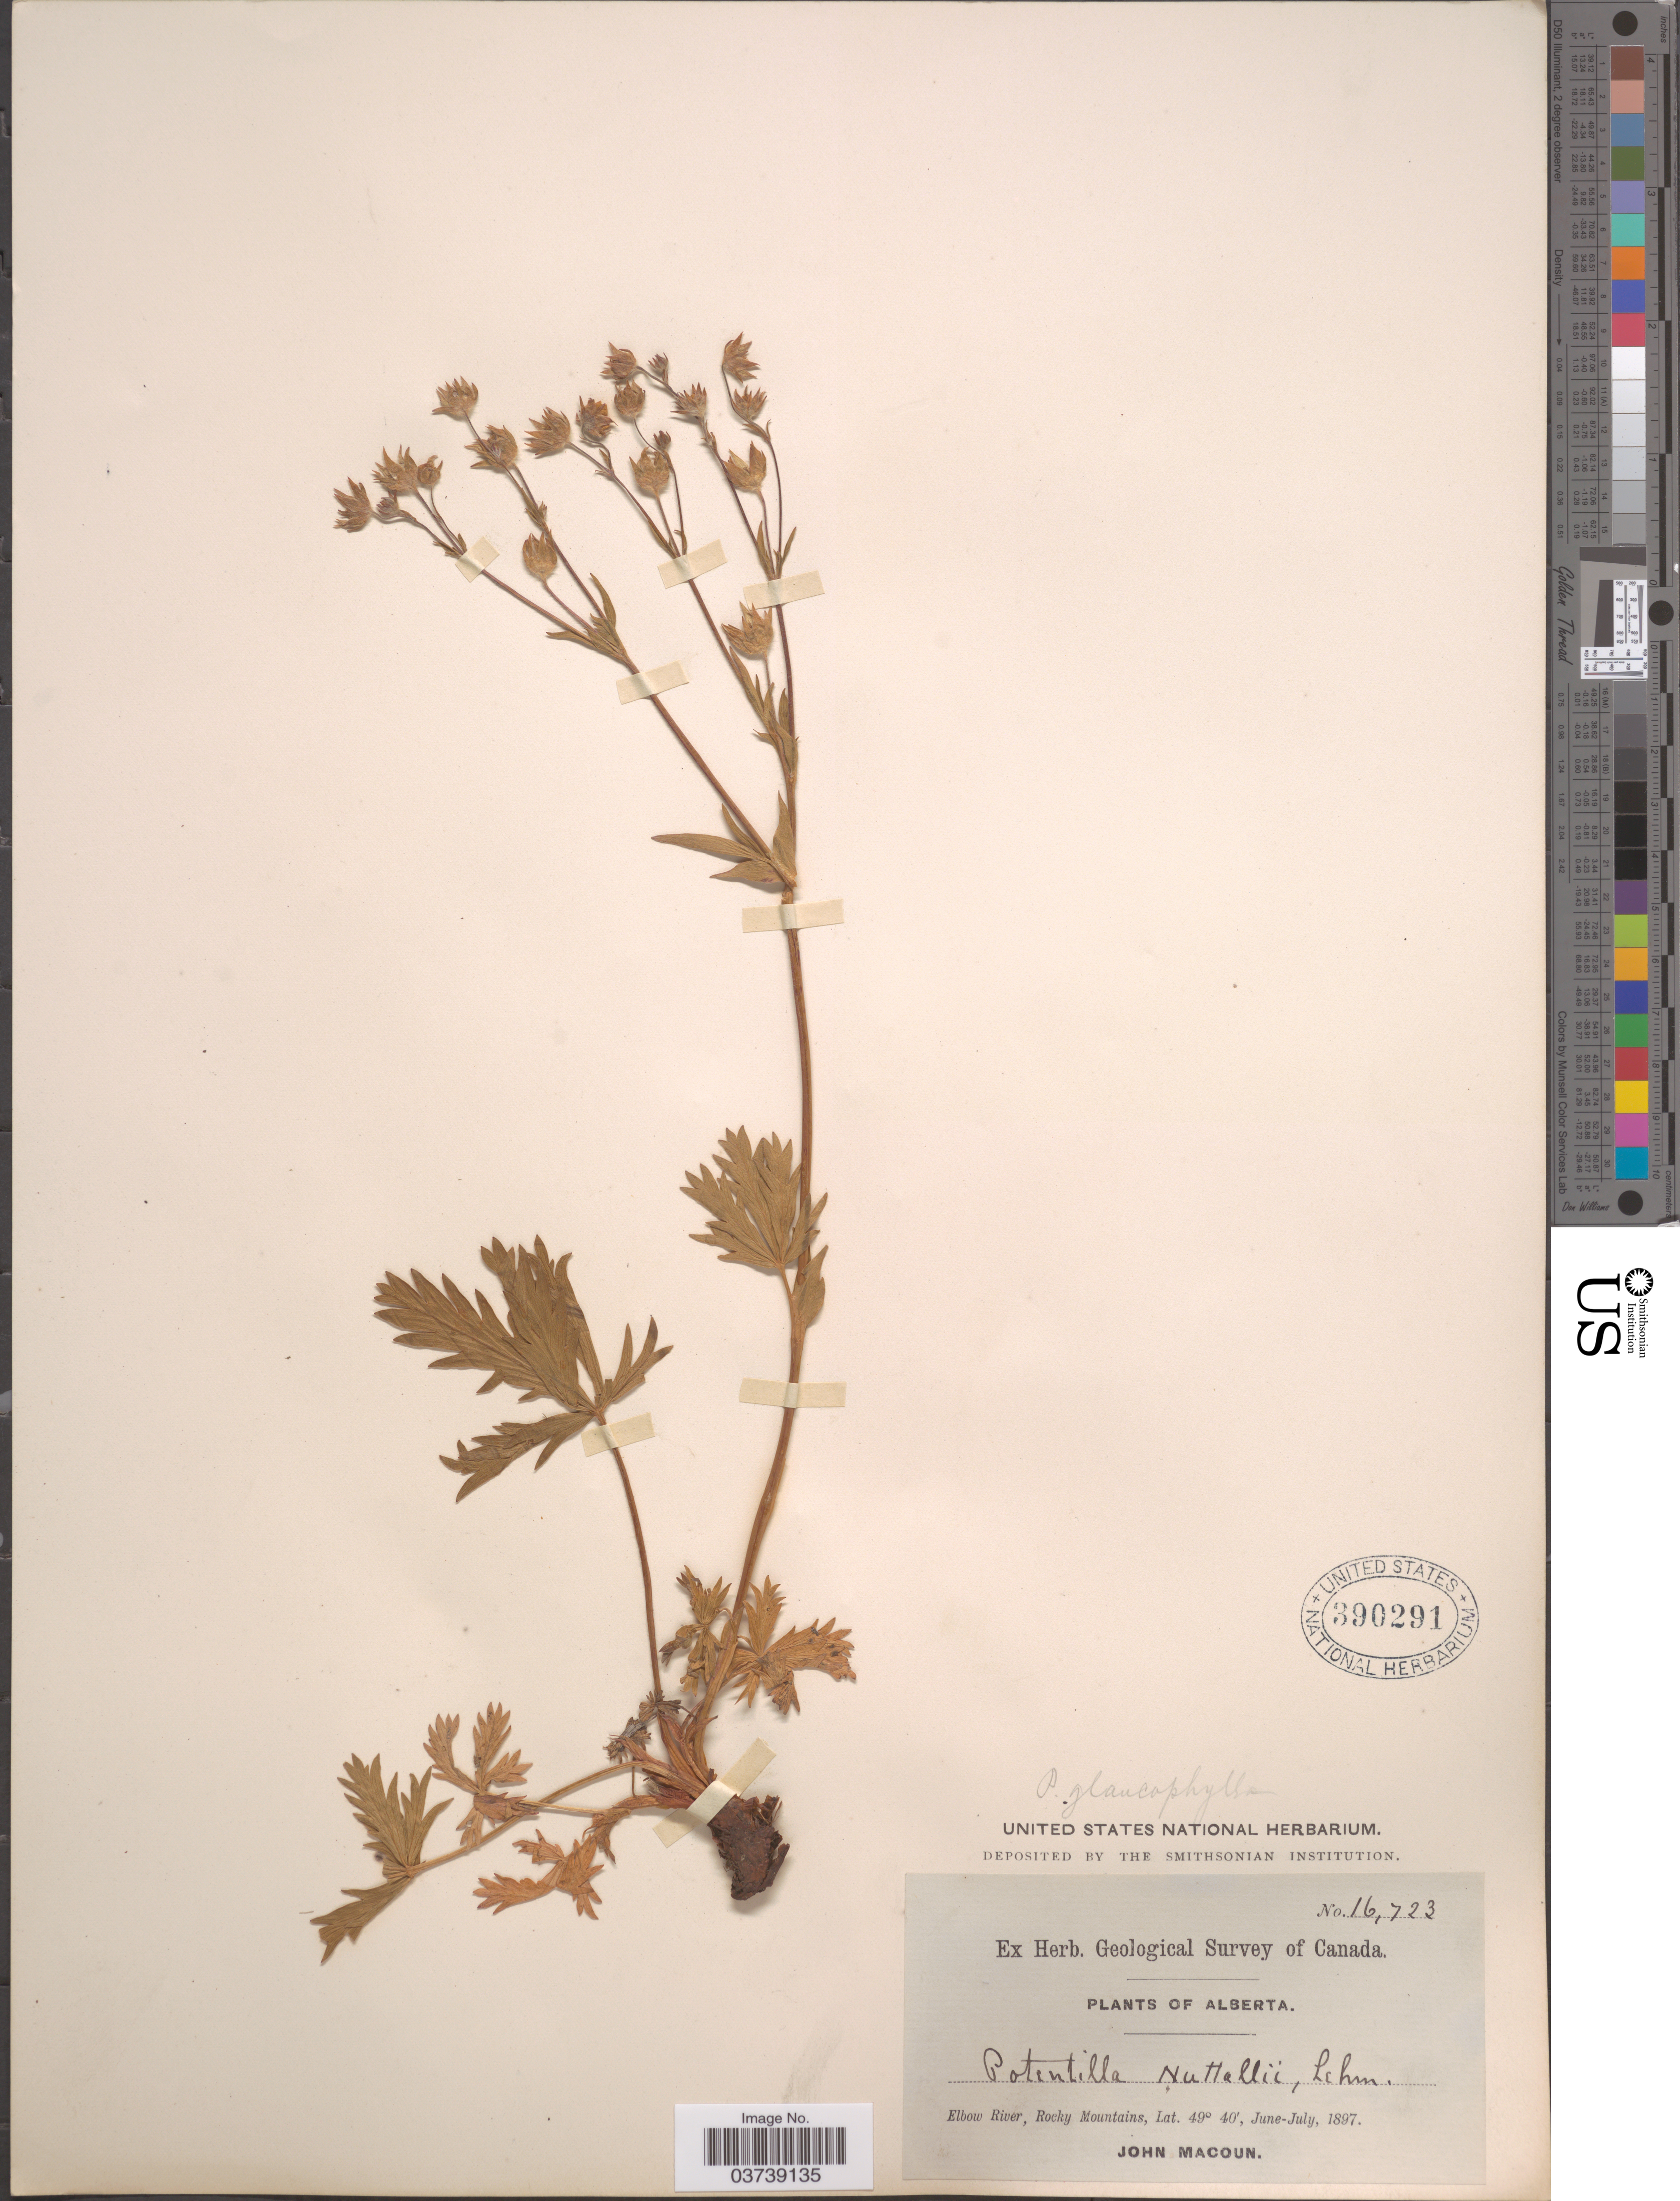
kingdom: Plantae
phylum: Tracheophyta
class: Magnoliopsida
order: Rosales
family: Rosaceae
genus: Potentilla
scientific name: Potentilla diversifolia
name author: Lehm.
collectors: J. Macoun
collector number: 16723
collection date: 1897-06/1897-07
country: Canada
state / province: Alberta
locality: Elbow River, Rocky Mountains.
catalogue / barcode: US 390291